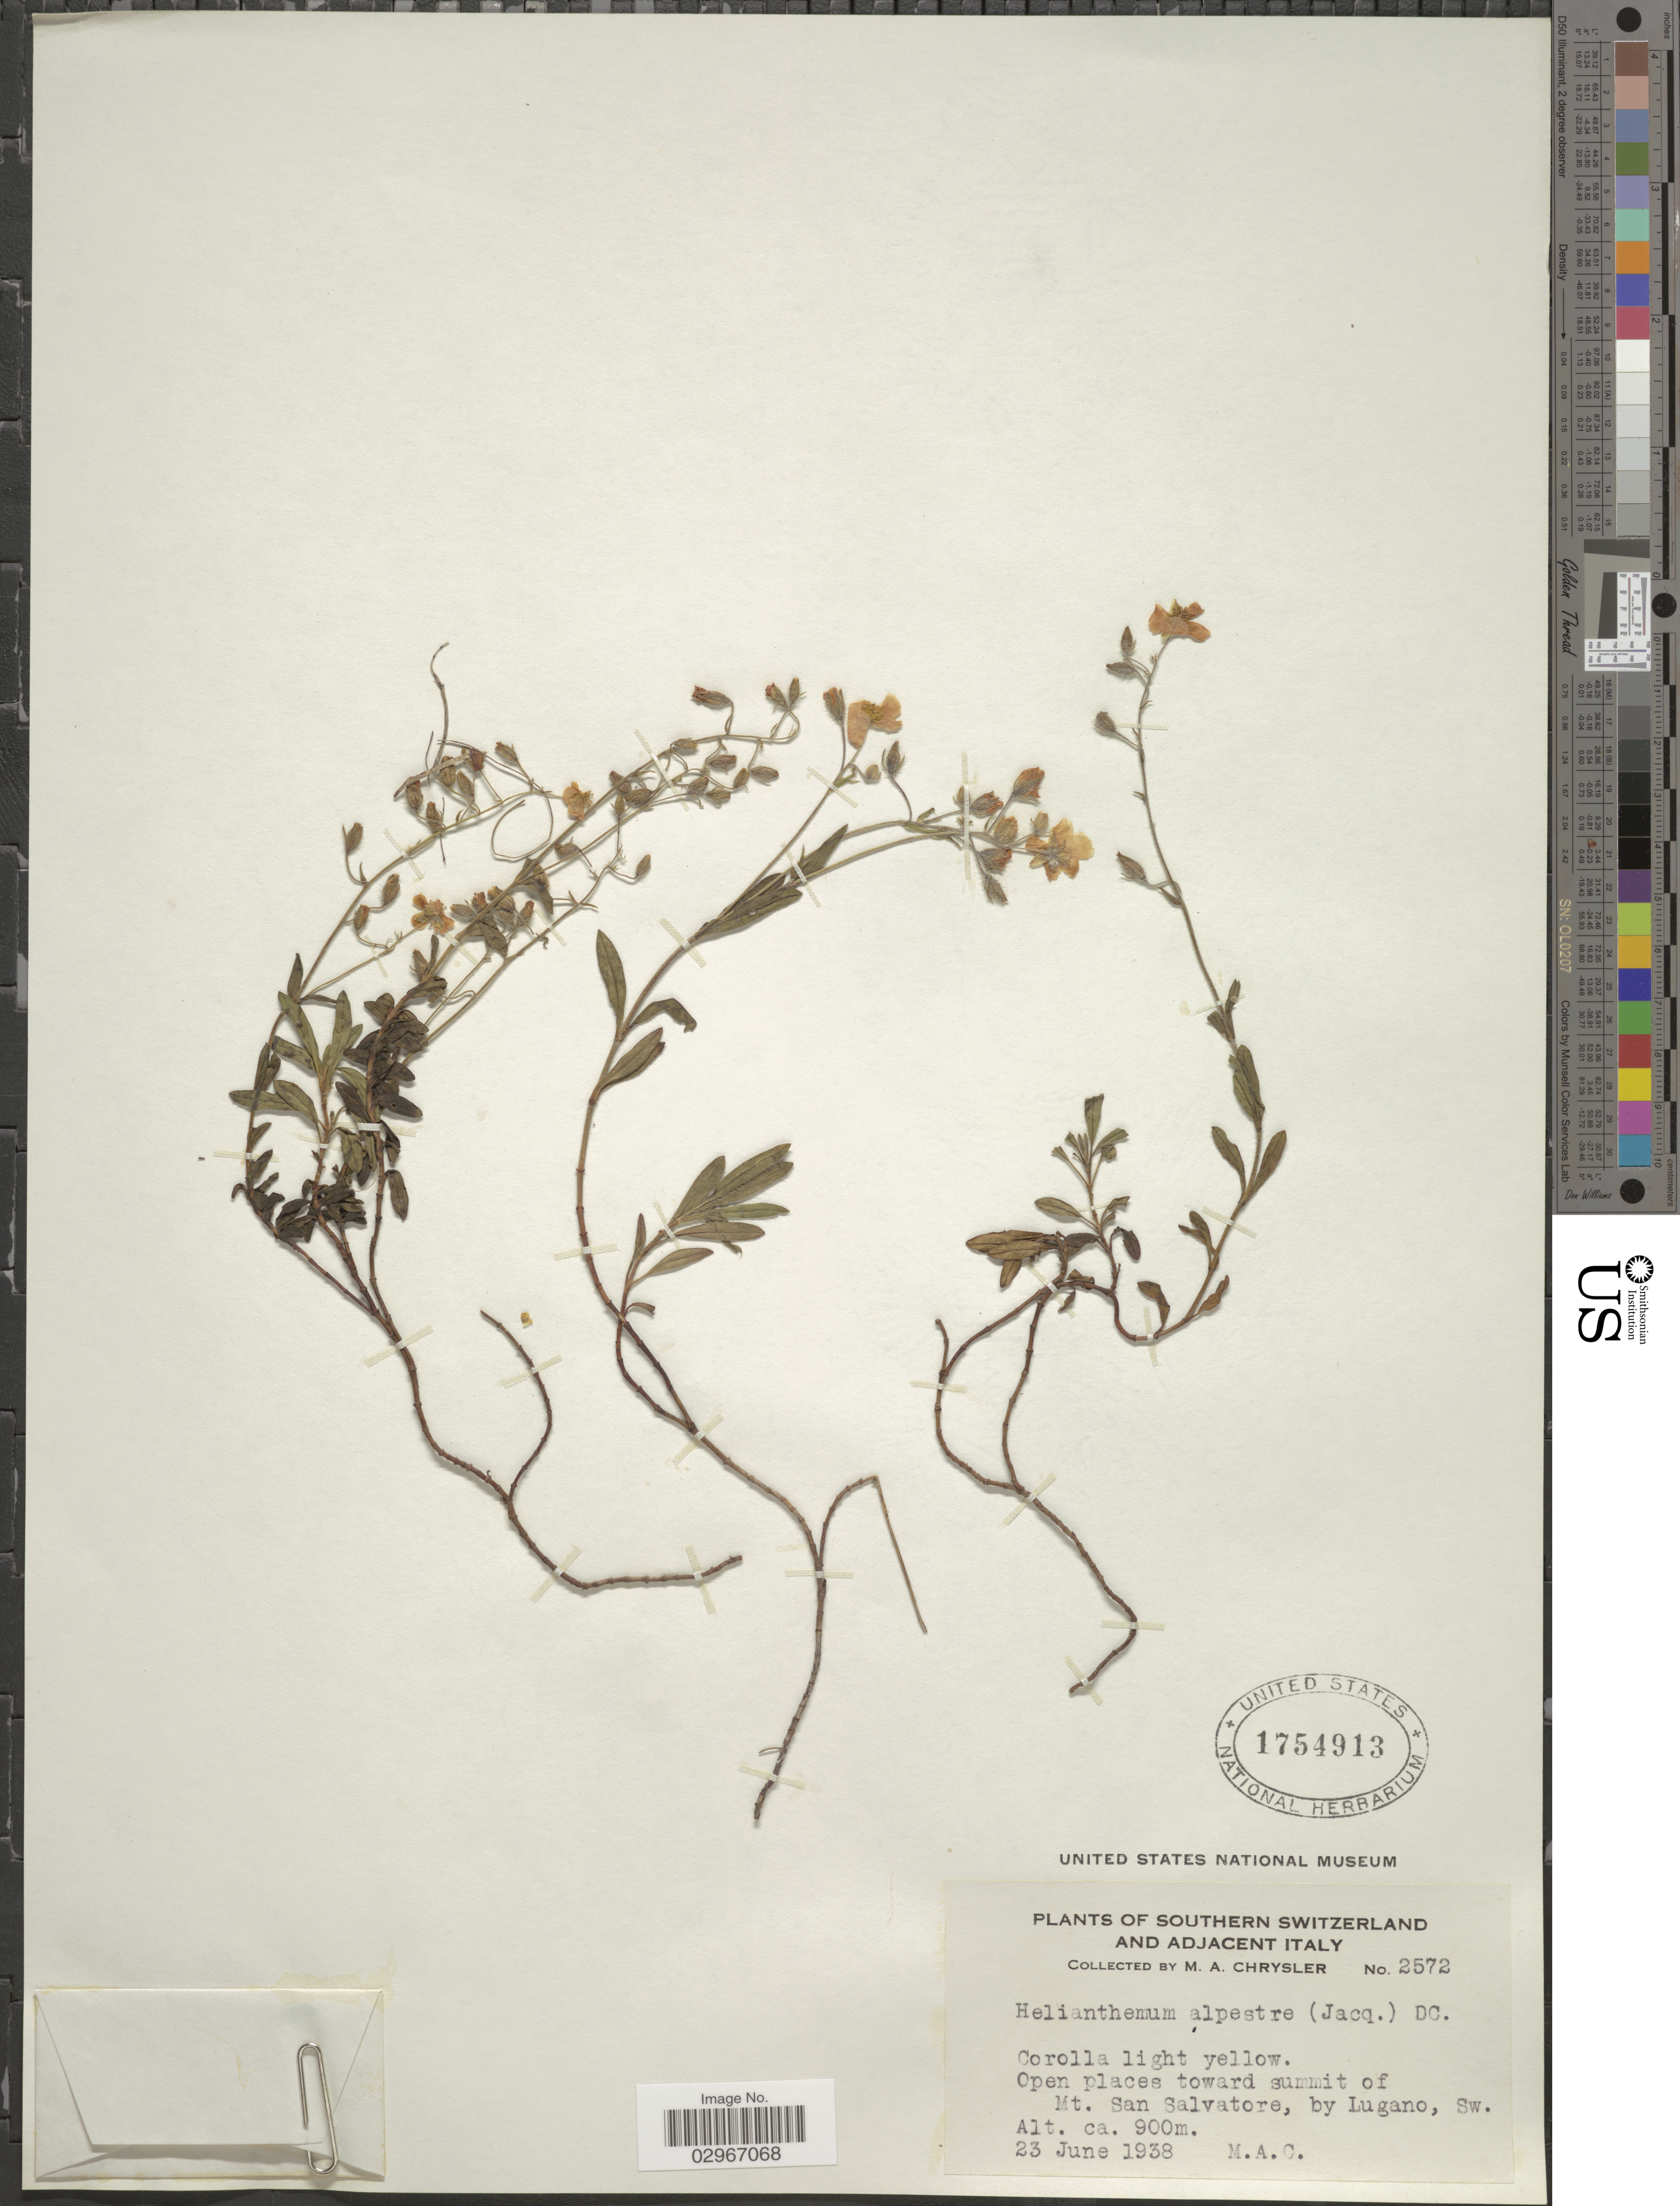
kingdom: Plantae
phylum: Tracheophyta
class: Magnoliopsida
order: Malvales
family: Cistaceae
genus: Helianthemum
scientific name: Helianthemum alpestre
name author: (Jacq.) DC.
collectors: M. Chrysler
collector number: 2572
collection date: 1938-06-23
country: Switzerland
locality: Southern Switzerland and adjacent Italy. Open places toward summit of Mt. San Salvatore, by Lugano, Sw.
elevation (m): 900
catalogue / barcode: US 1754913